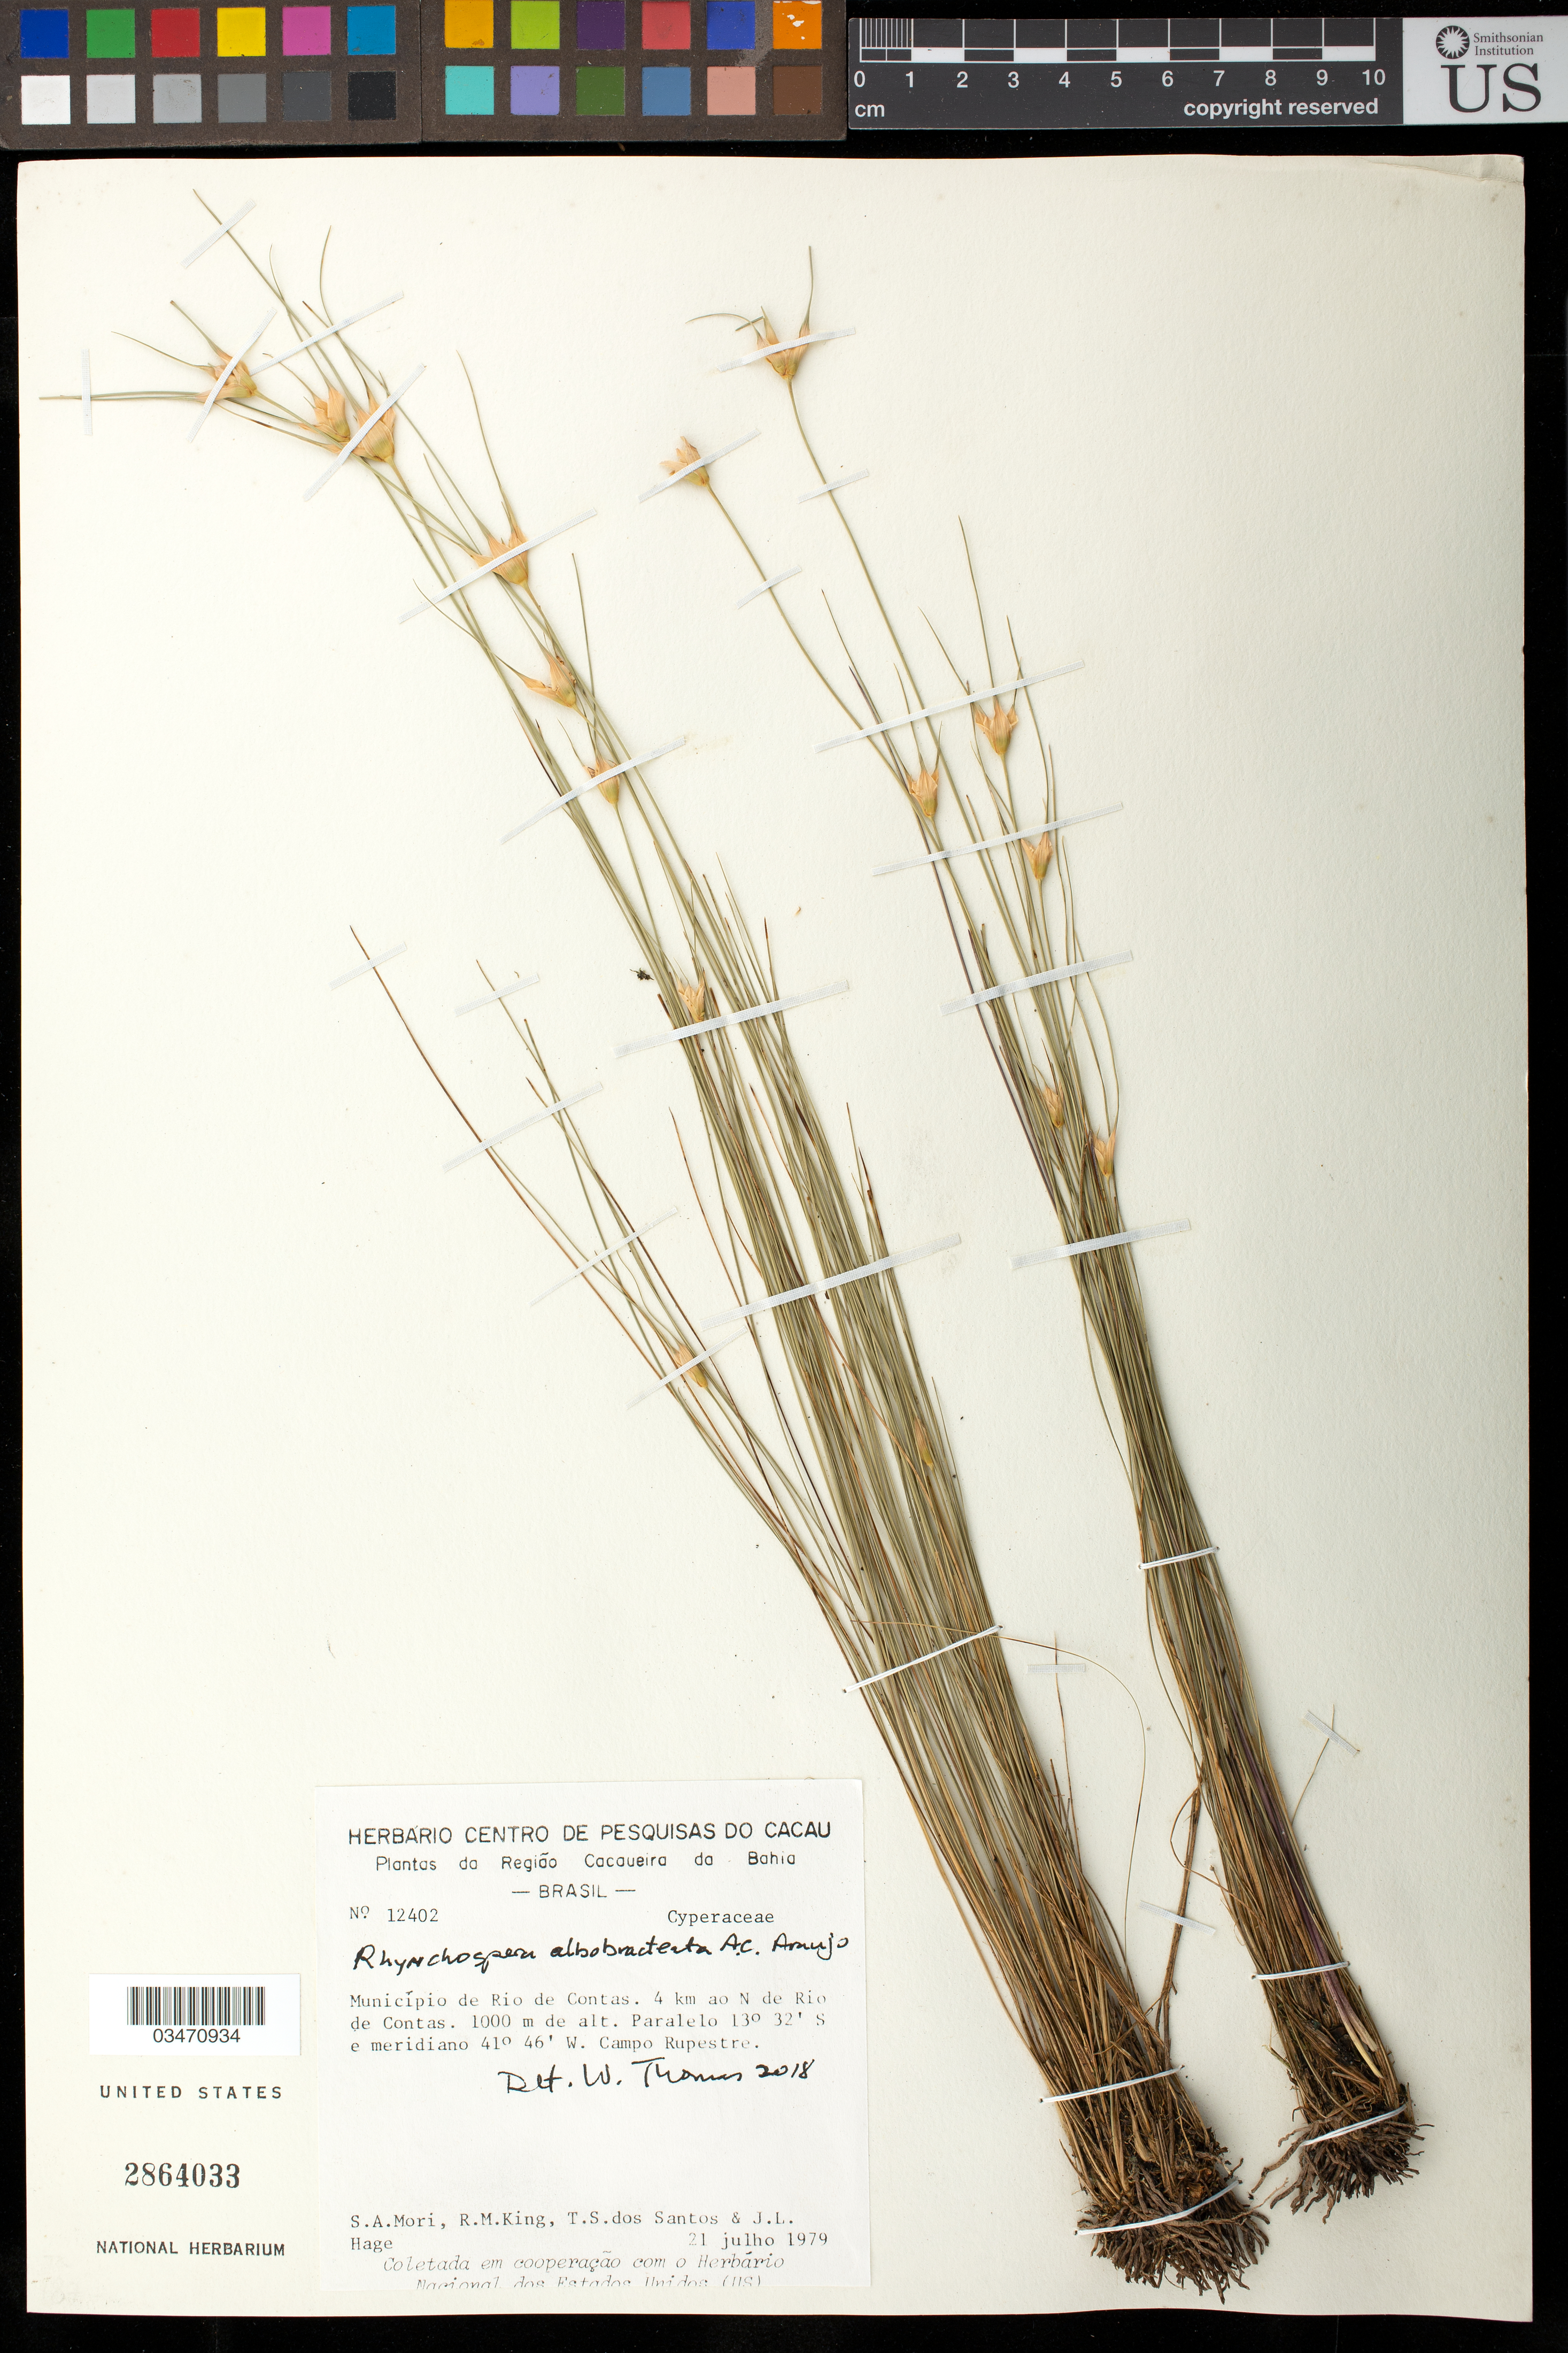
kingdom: Plantae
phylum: Tracheophyta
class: Liliopsida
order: Poales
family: Cyperaceae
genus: Rhynchospora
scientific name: Rhynchospora albobracteata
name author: A.C. Araújo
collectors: S. Mori, J. Hage, T. S. Santos & J. Hage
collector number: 12402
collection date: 1979-07-21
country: Brazil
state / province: Bahia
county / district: Rio de Contas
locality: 4 Km ao N de Rio de Contas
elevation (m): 1000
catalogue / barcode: US 2864033